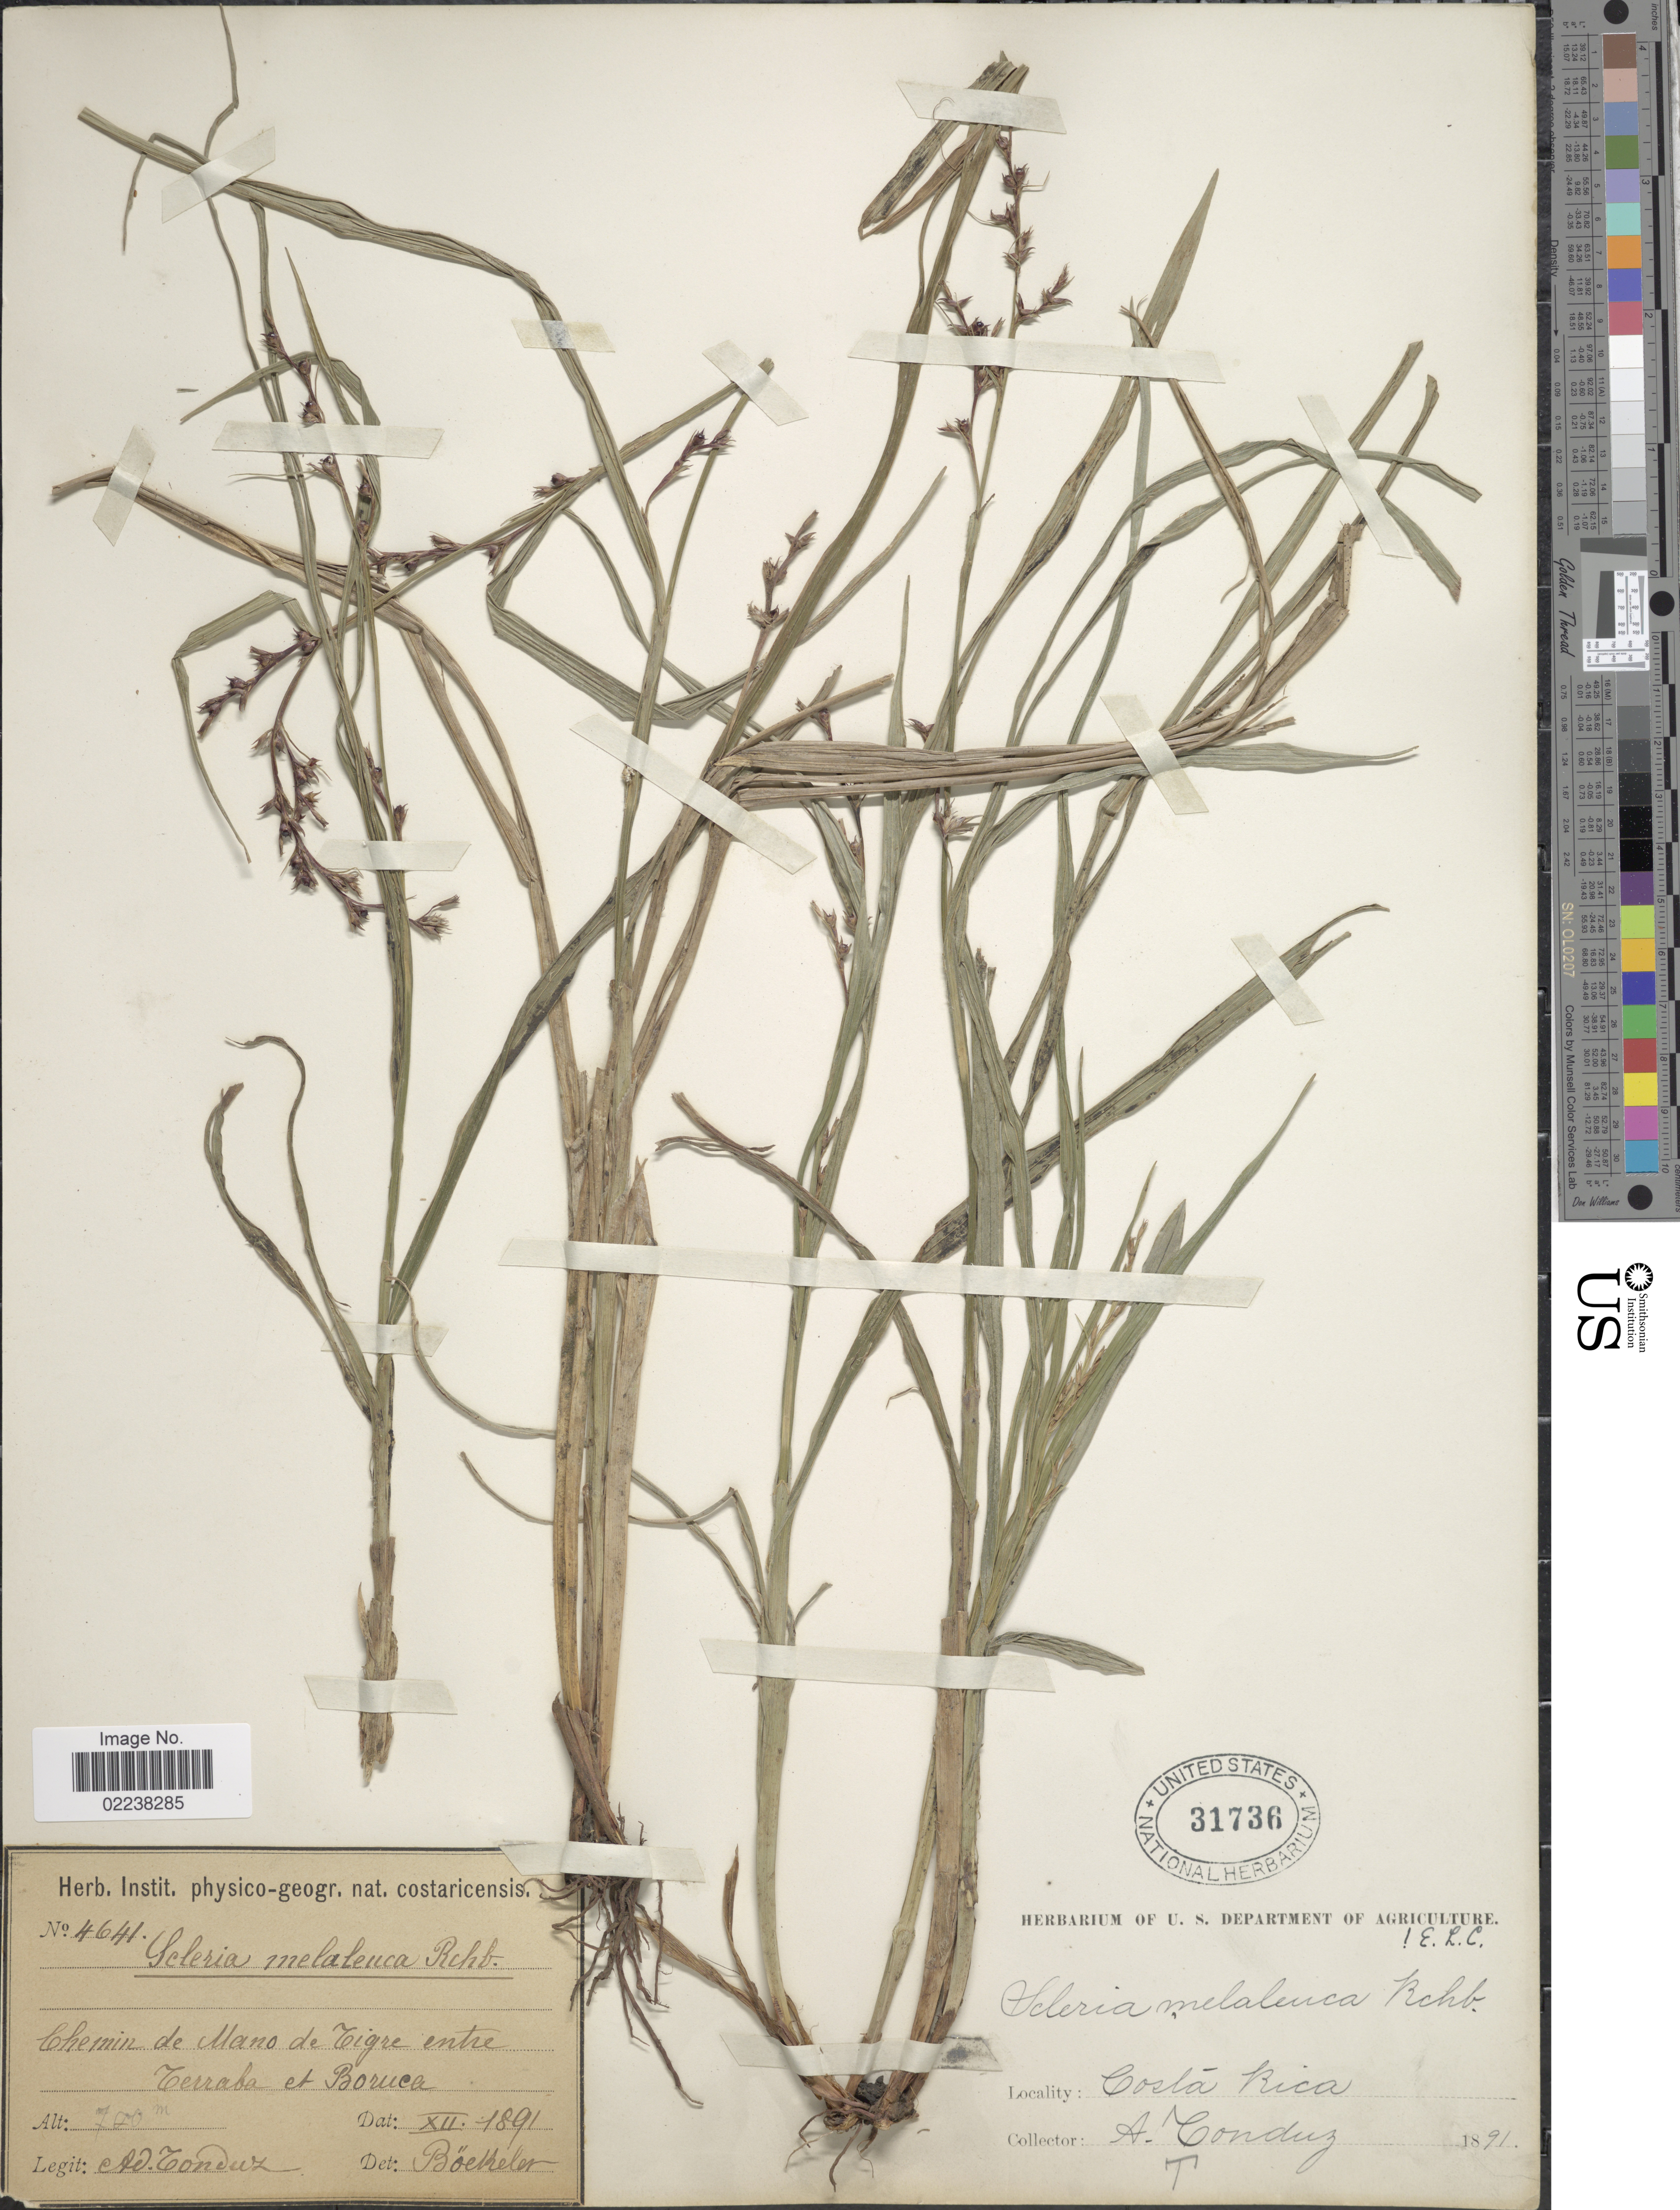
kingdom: Plantae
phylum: Tracheophyta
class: Liliopsida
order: Poales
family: Cyperaceae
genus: Scleria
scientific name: Scleria gaertneri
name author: Raddi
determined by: Strong, Mark T., (BOT), Smithsonian Institution - National Museum of Natural History (UNITED STATES)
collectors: A. Tonduz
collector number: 4641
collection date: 1891-12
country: Costa Rica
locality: Chemin de Mano de Tigre entre Terraba et Boruca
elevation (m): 700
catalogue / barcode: US 31736